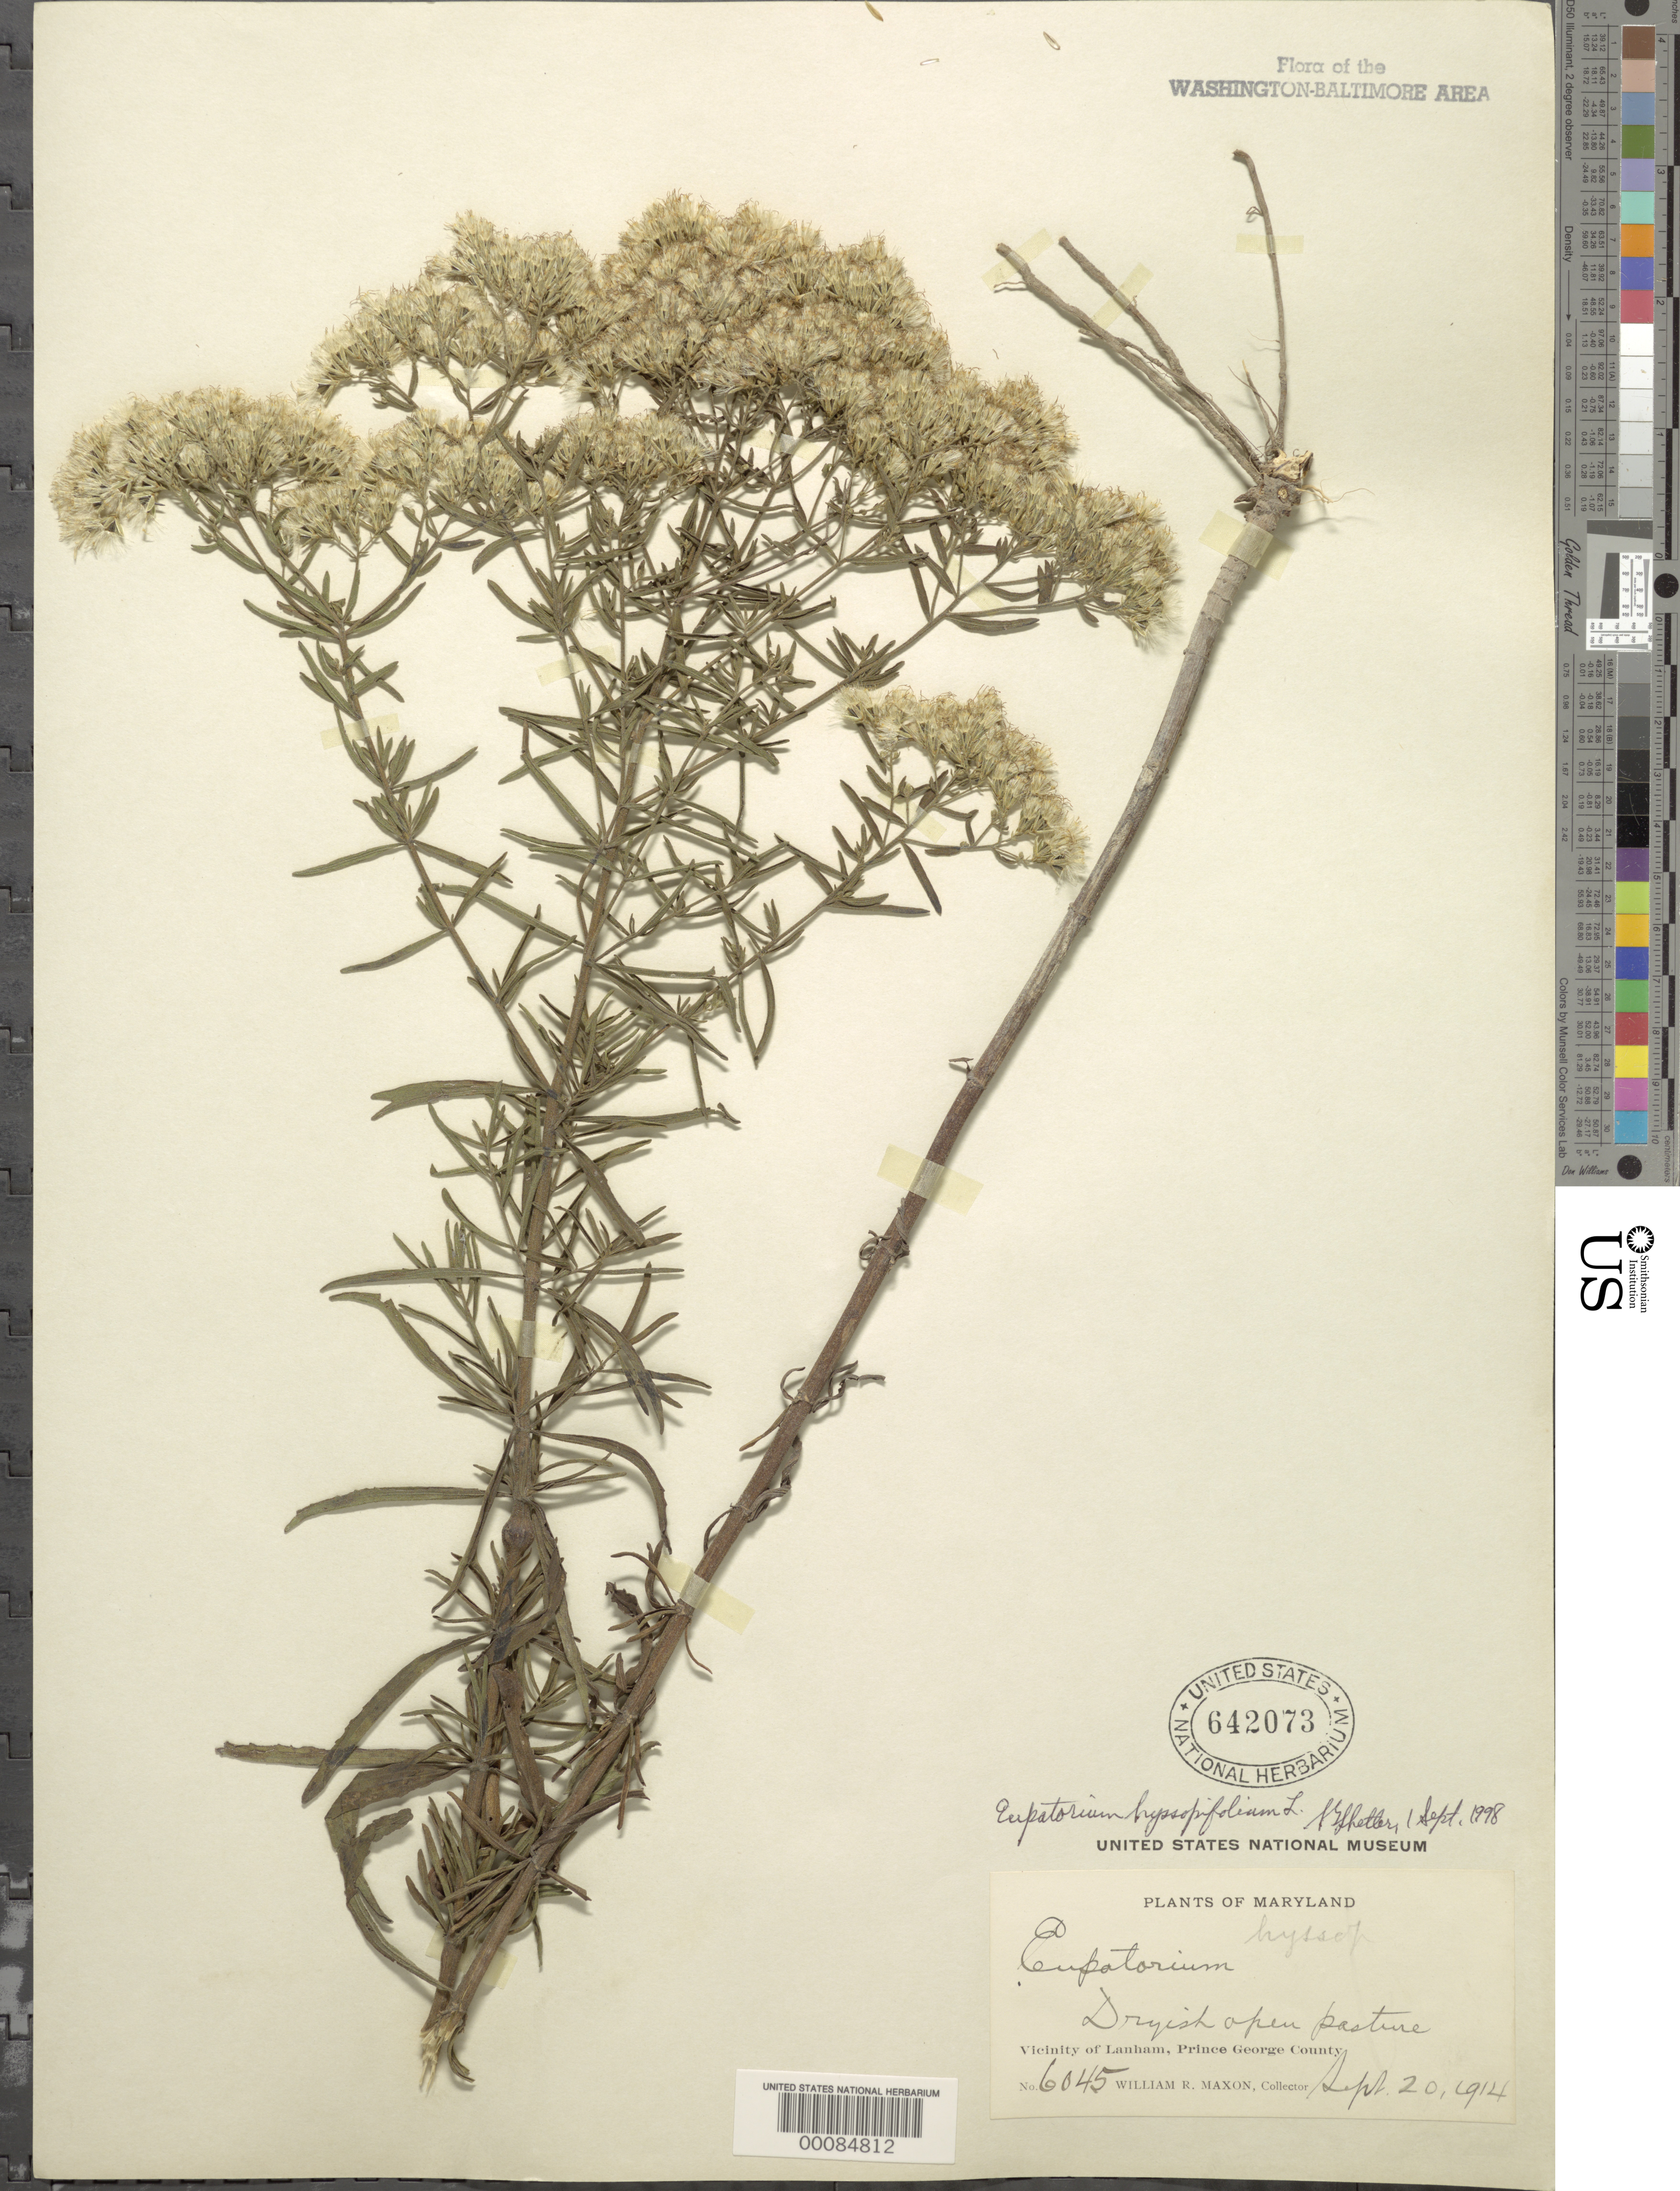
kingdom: Plantae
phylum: Tracheophyta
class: Magnoliopsida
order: Asterales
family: Asteraceae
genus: Eupatorium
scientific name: Eupatorium hyssopifolium var. laciniatum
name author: A. Gray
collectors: W. R. Maxon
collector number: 6045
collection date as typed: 20 Sep 1914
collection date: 1914-09-20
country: United States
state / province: Maryland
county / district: Prince George's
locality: Lanham vicinity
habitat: Dryish open pasture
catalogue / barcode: US 642073